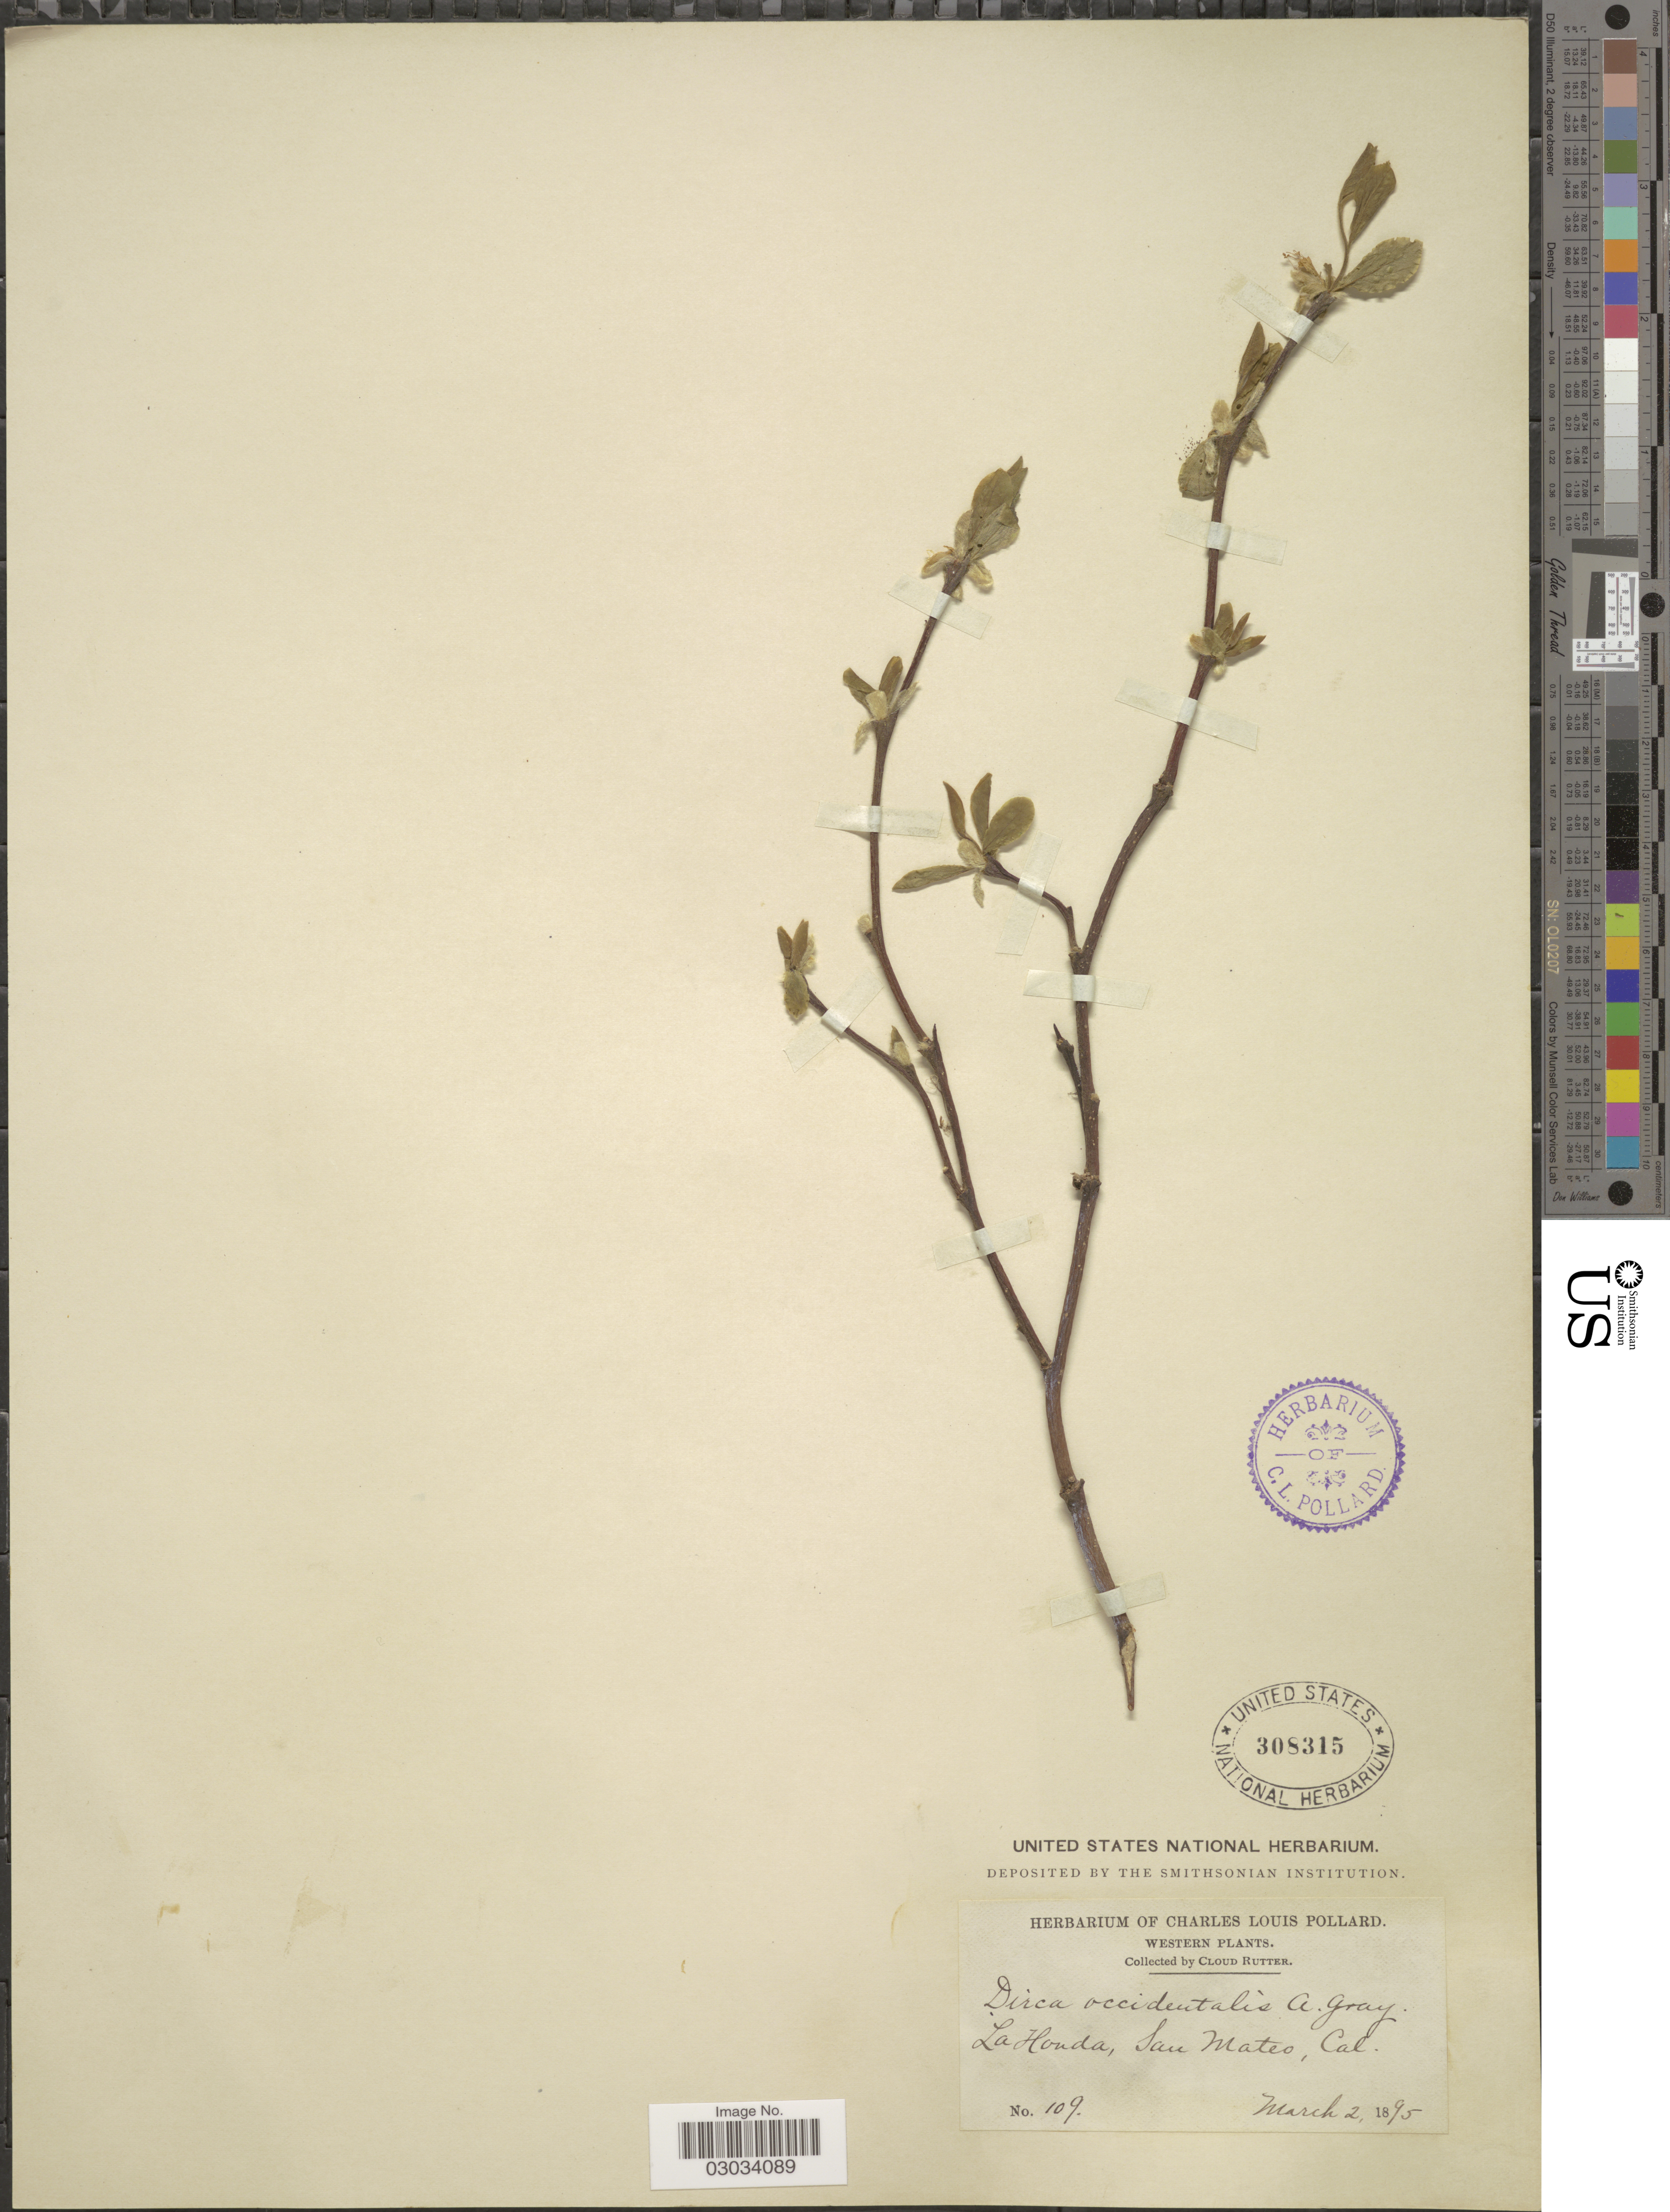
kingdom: Plantae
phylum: Tracheophyta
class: Magnoliopsida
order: Malvales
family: Thymelaeaceae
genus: Dirca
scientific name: Dirca occidentalis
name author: A. Gray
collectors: C. Rutter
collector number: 109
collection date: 1895-03-02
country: United States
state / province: California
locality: Western Plants. La Honda, San Mateo.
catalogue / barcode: US 308315